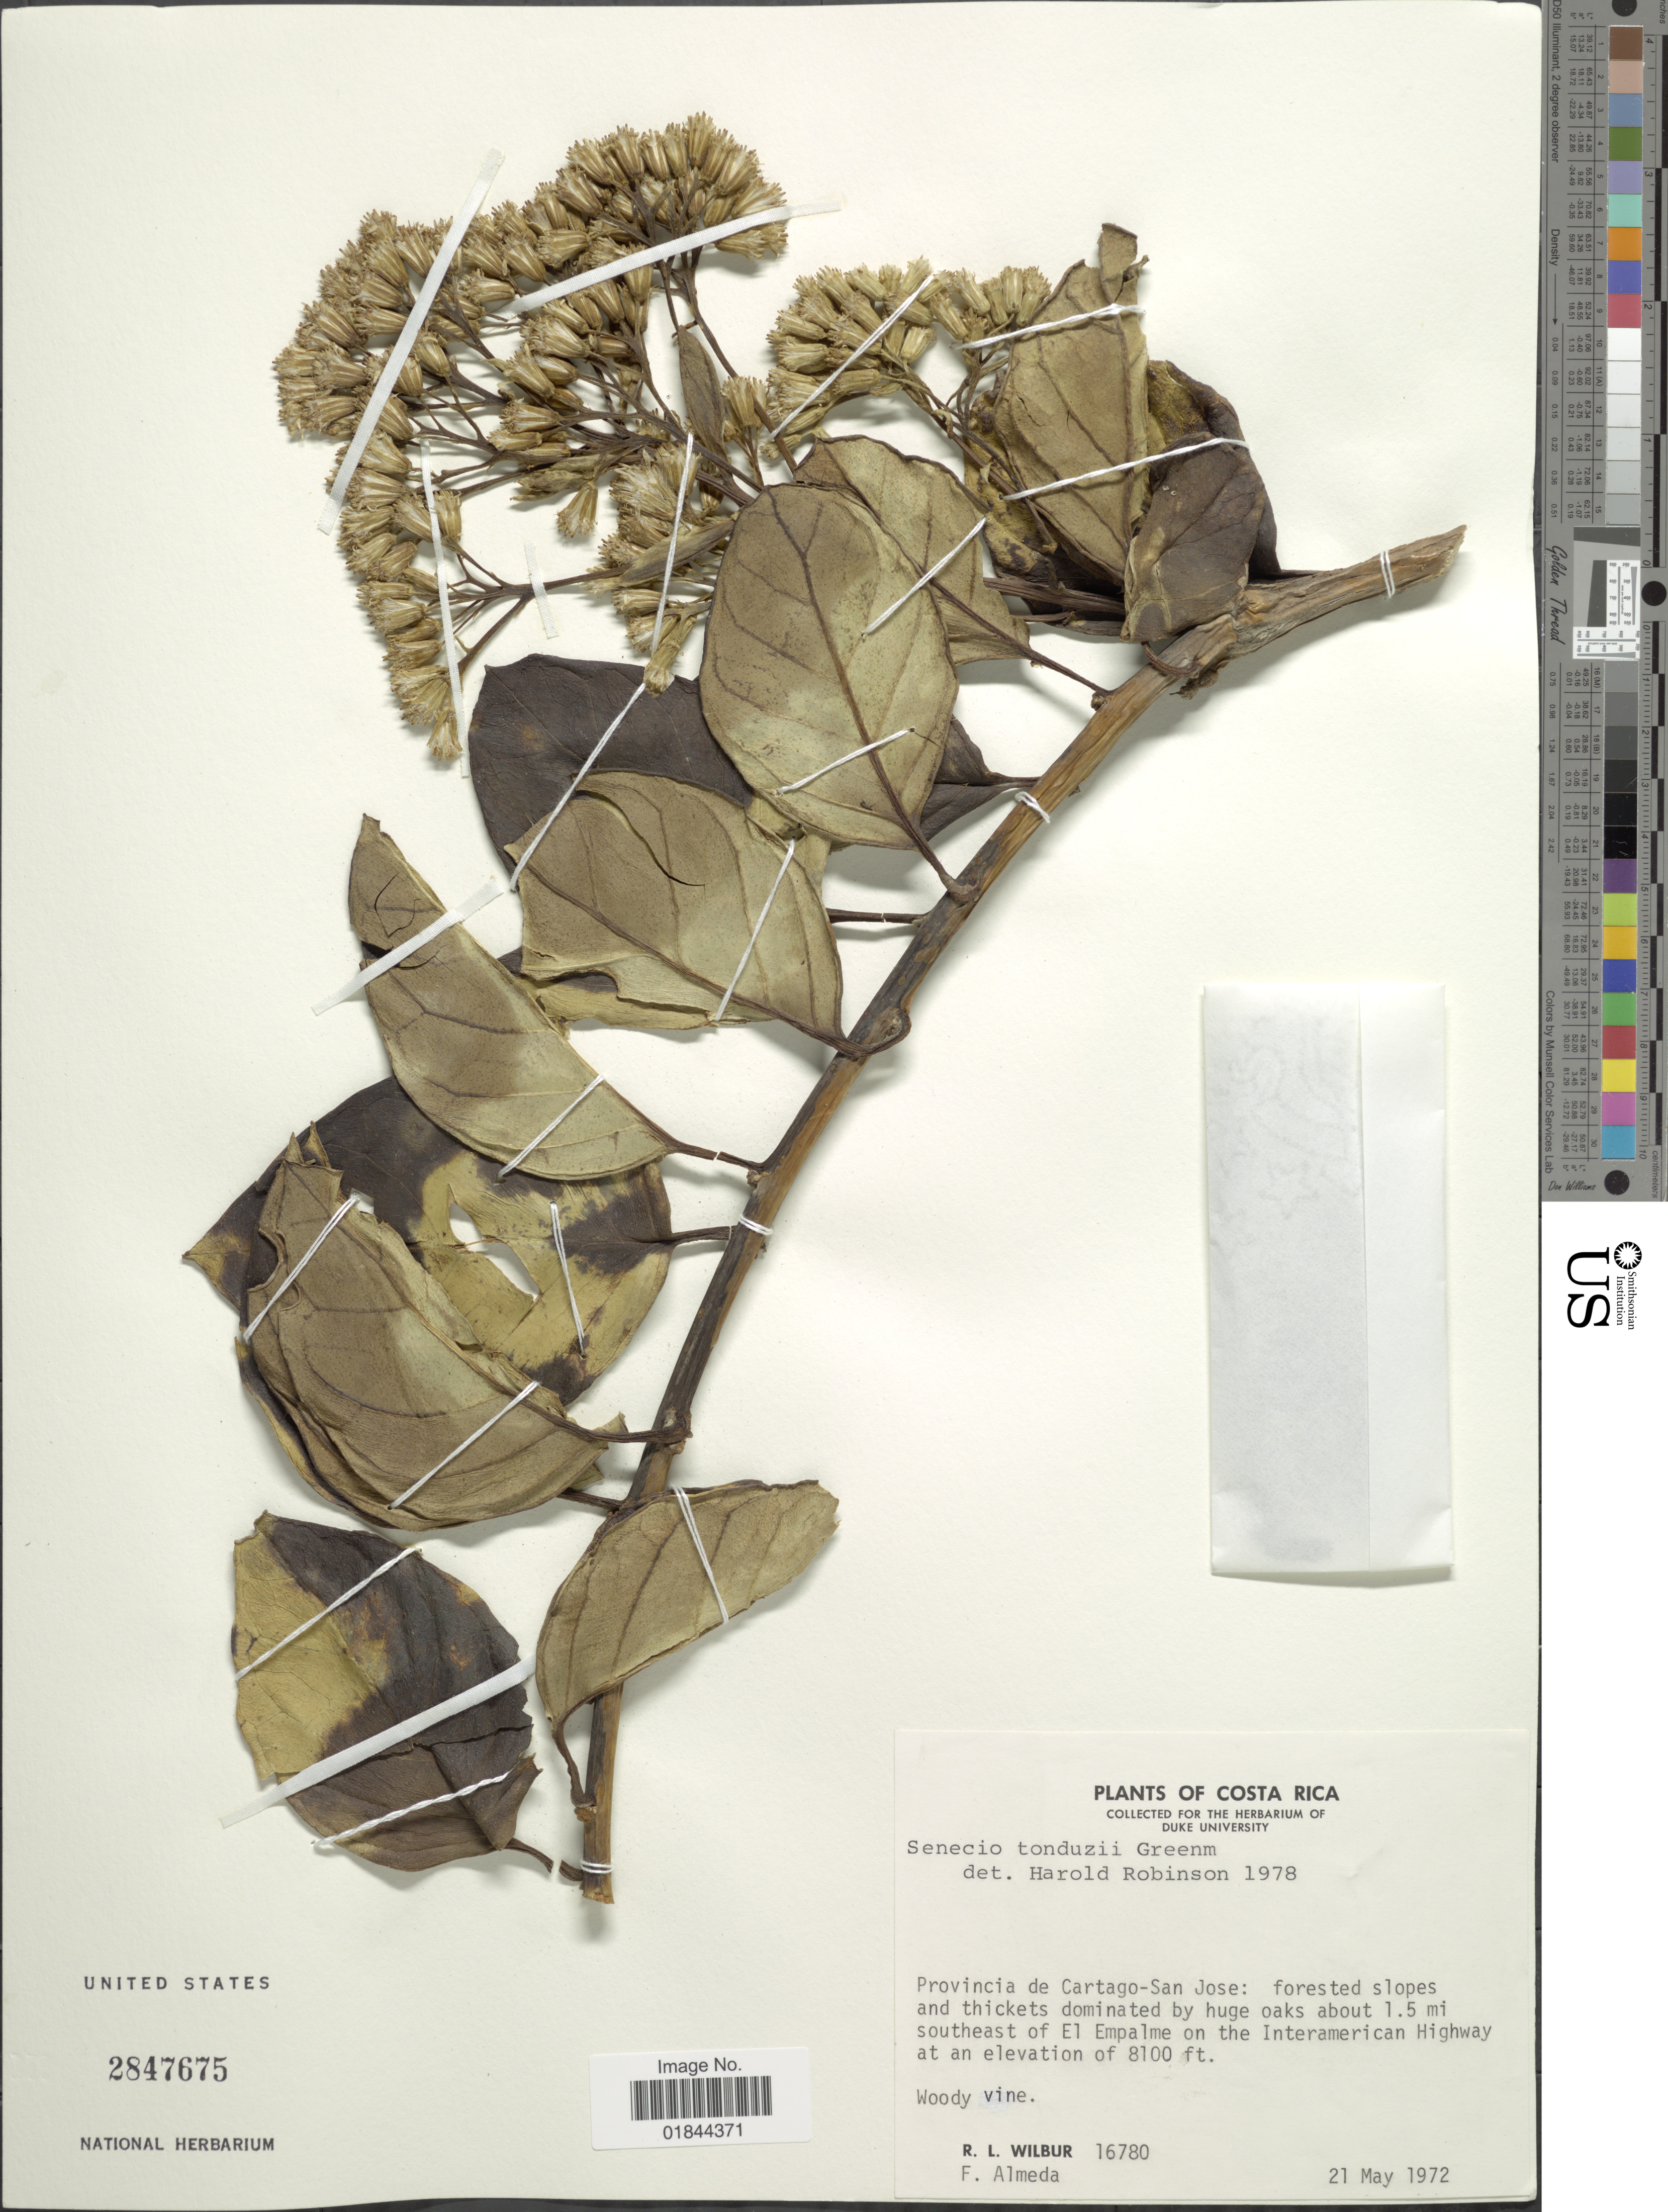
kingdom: Plantae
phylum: Tracheophyta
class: Magnoliopsida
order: Asterales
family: Asteraceae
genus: Pentacalia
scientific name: Pentacalia tonduzii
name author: (Greenm. ex Standl.) H. Rob. & Cuatrec.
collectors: R. L. Wilbur & F. Almeda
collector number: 16780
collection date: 1972-05-21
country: Costa Rica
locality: Provincia de Cartago-San Jose: forested slopes and thickets dominated by huge oaks about 1.5 mi southeast of El Empalme on the Interamerican Highway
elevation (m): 2469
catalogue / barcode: US 2847675